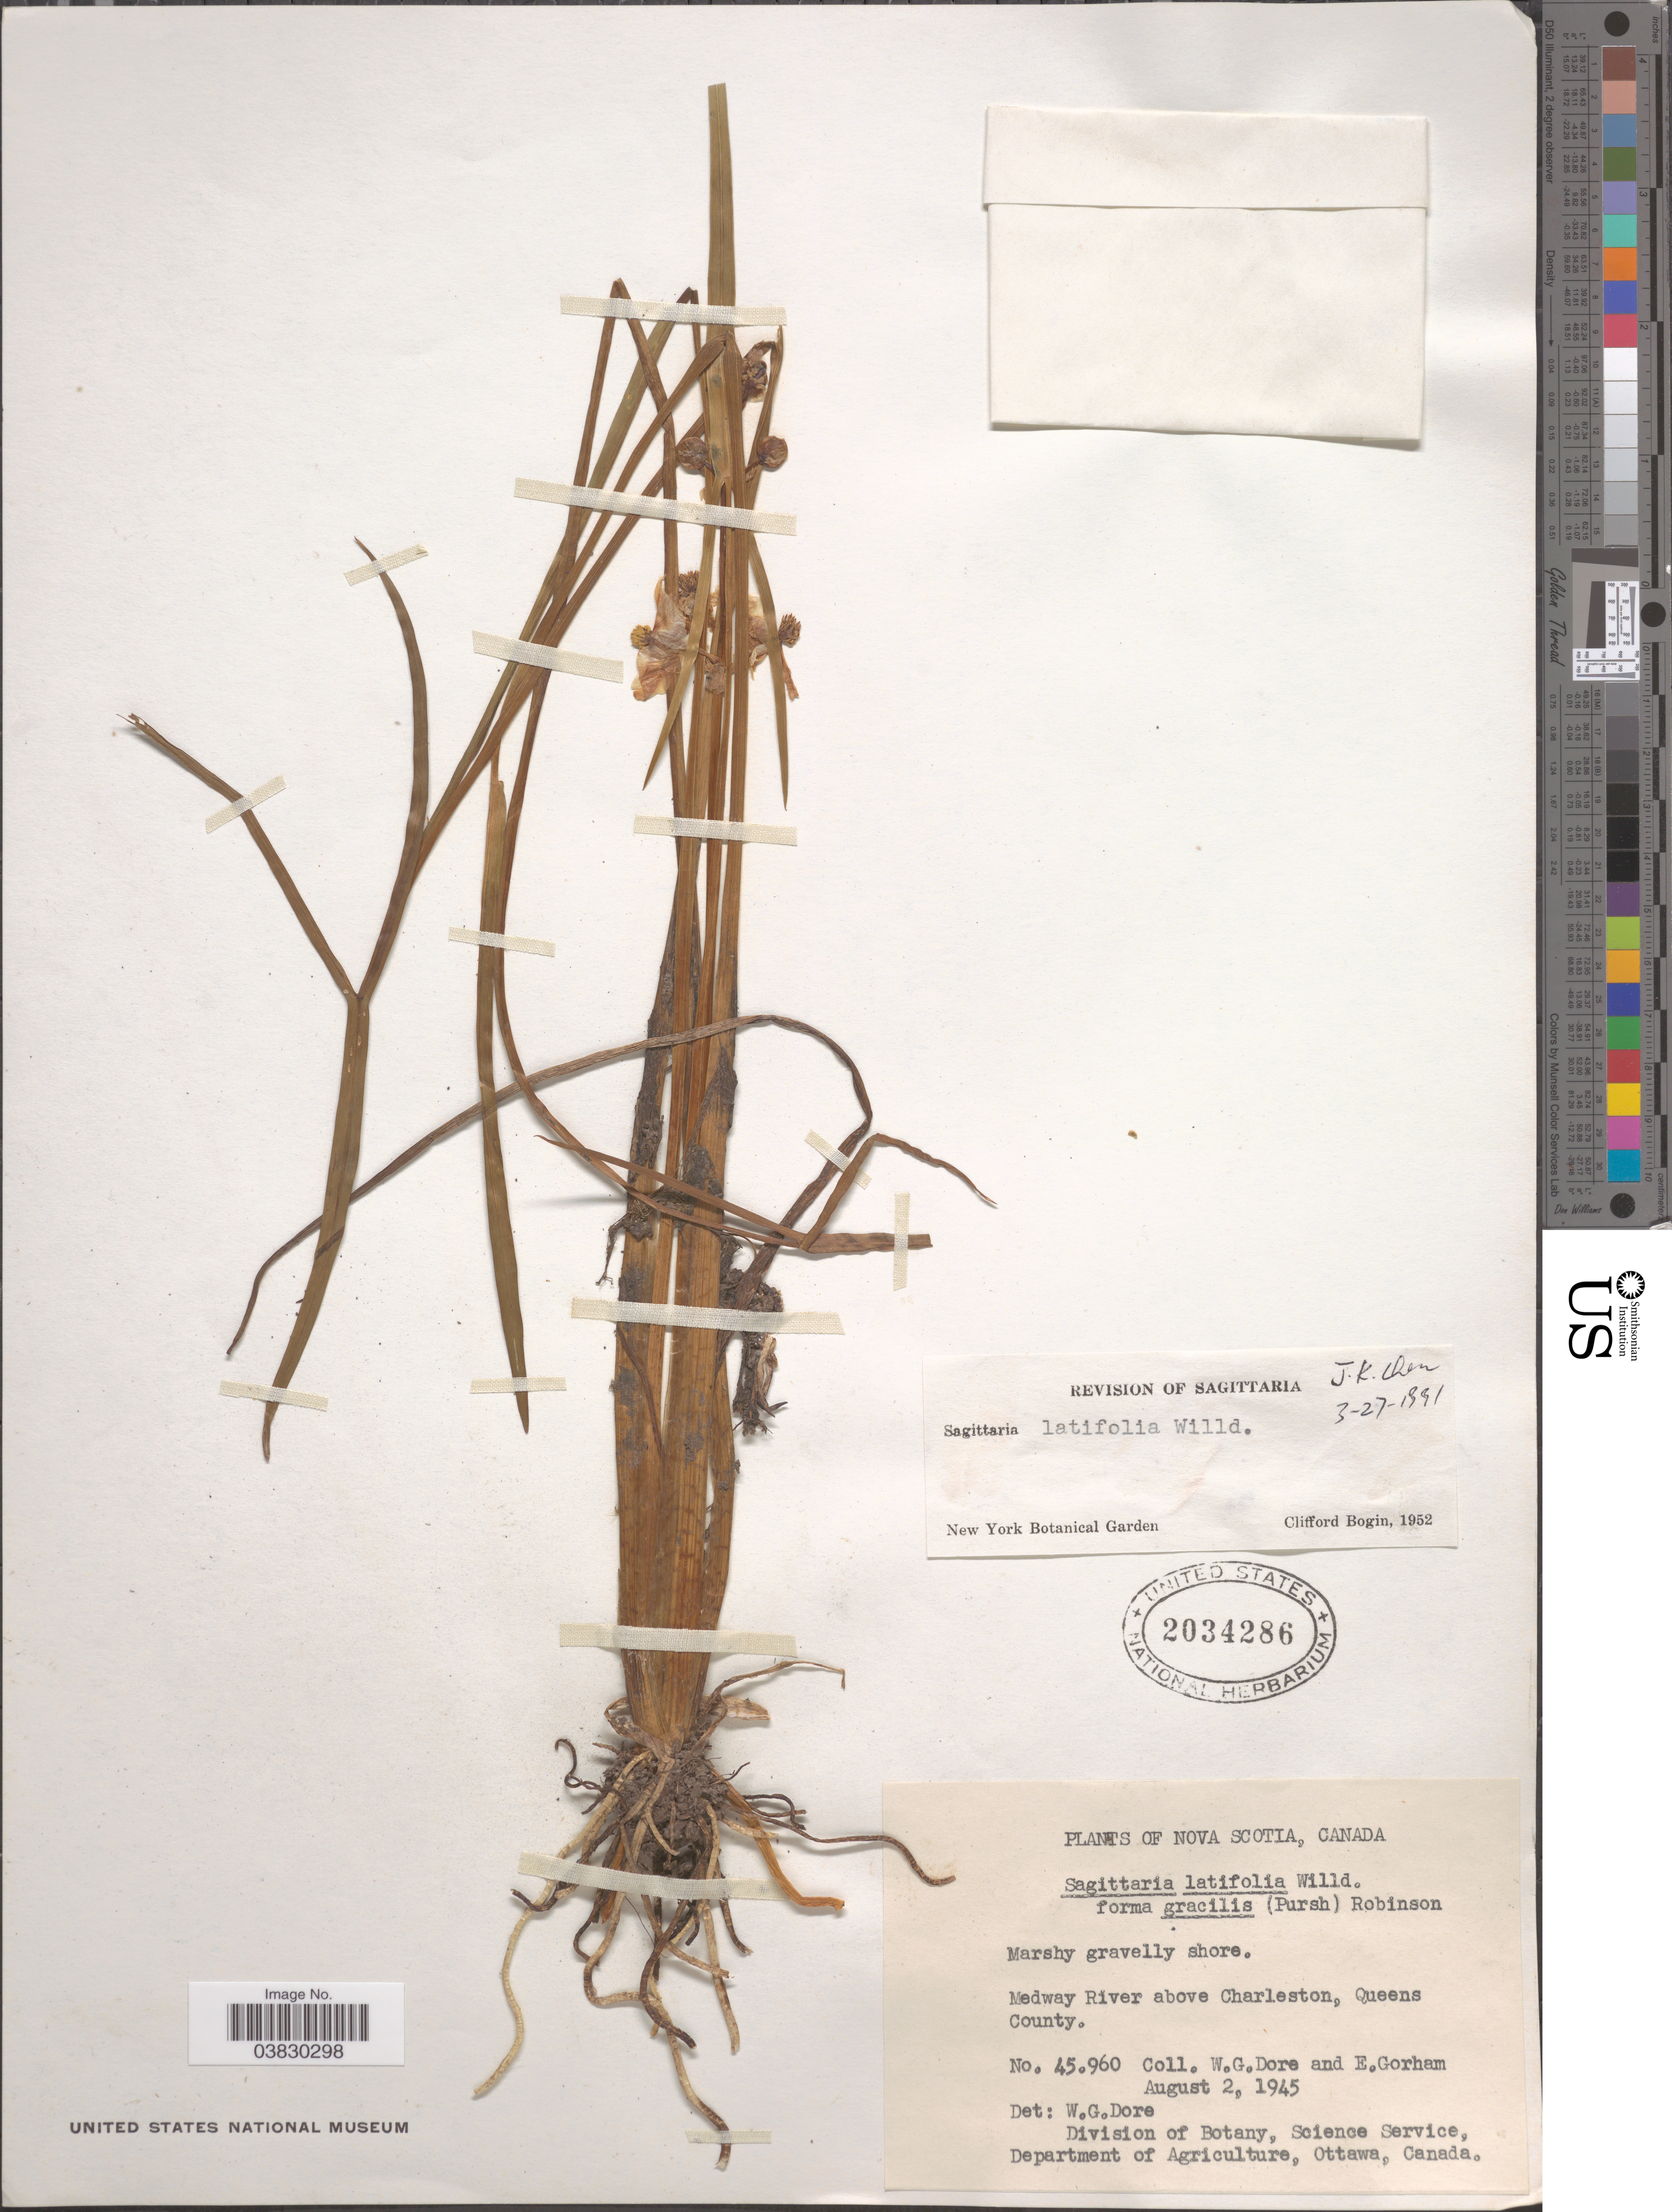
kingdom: Plantae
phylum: Tracheophyta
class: Liliopsida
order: Alismatales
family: Alismataceae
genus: Sagittaria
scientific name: Sagittaria latifolia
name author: Willd.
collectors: W. Dore & E. Gorham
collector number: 45960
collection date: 1945-08-02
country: Canada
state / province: Nova Scotia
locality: Medway River above Charleston, Queens County.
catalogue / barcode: US 2034286